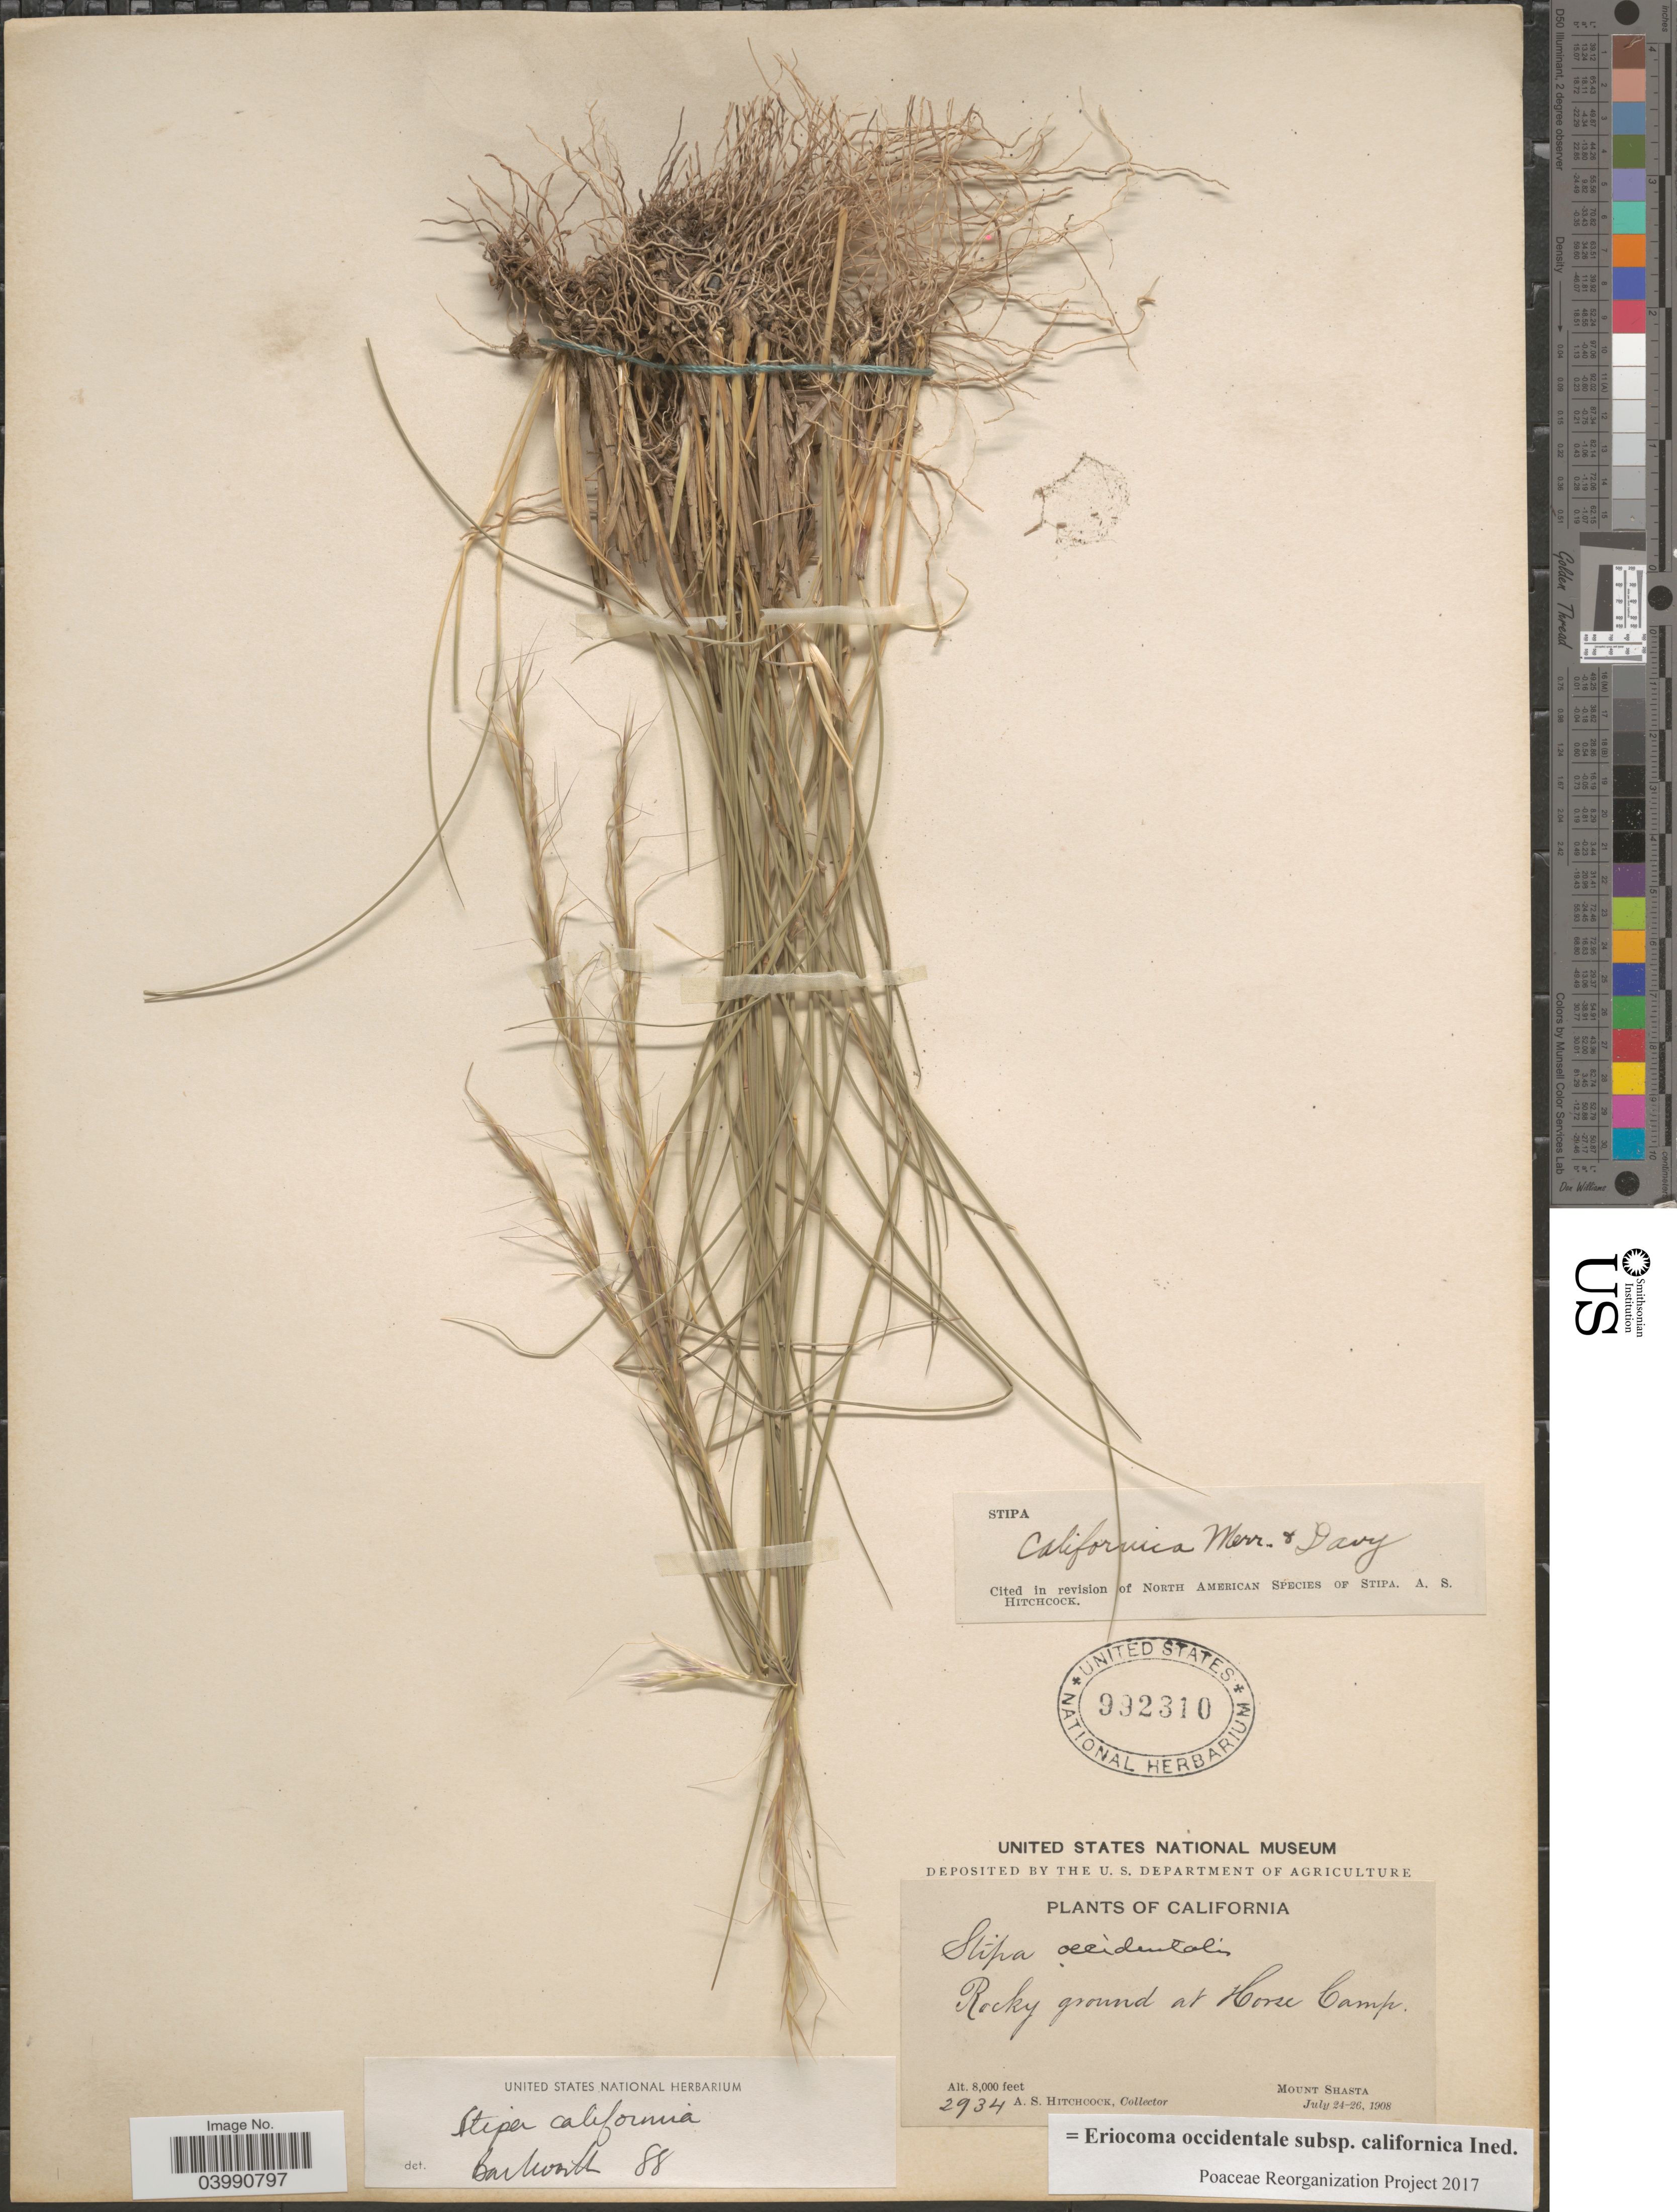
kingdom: Plantae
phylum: Tracheophyta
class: Liliopsida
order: Poales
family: Poaceae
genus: Eriocoma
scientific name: Eriocoma occidentalis subsp. californica ined.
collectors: A. S. Hitchcock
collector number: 2934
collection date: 1908-07-24/1908-07-26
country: United States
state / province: California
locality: Rocky ground at Horse Camp. Mount Shasta.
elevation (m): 2438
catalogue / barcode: US 992310